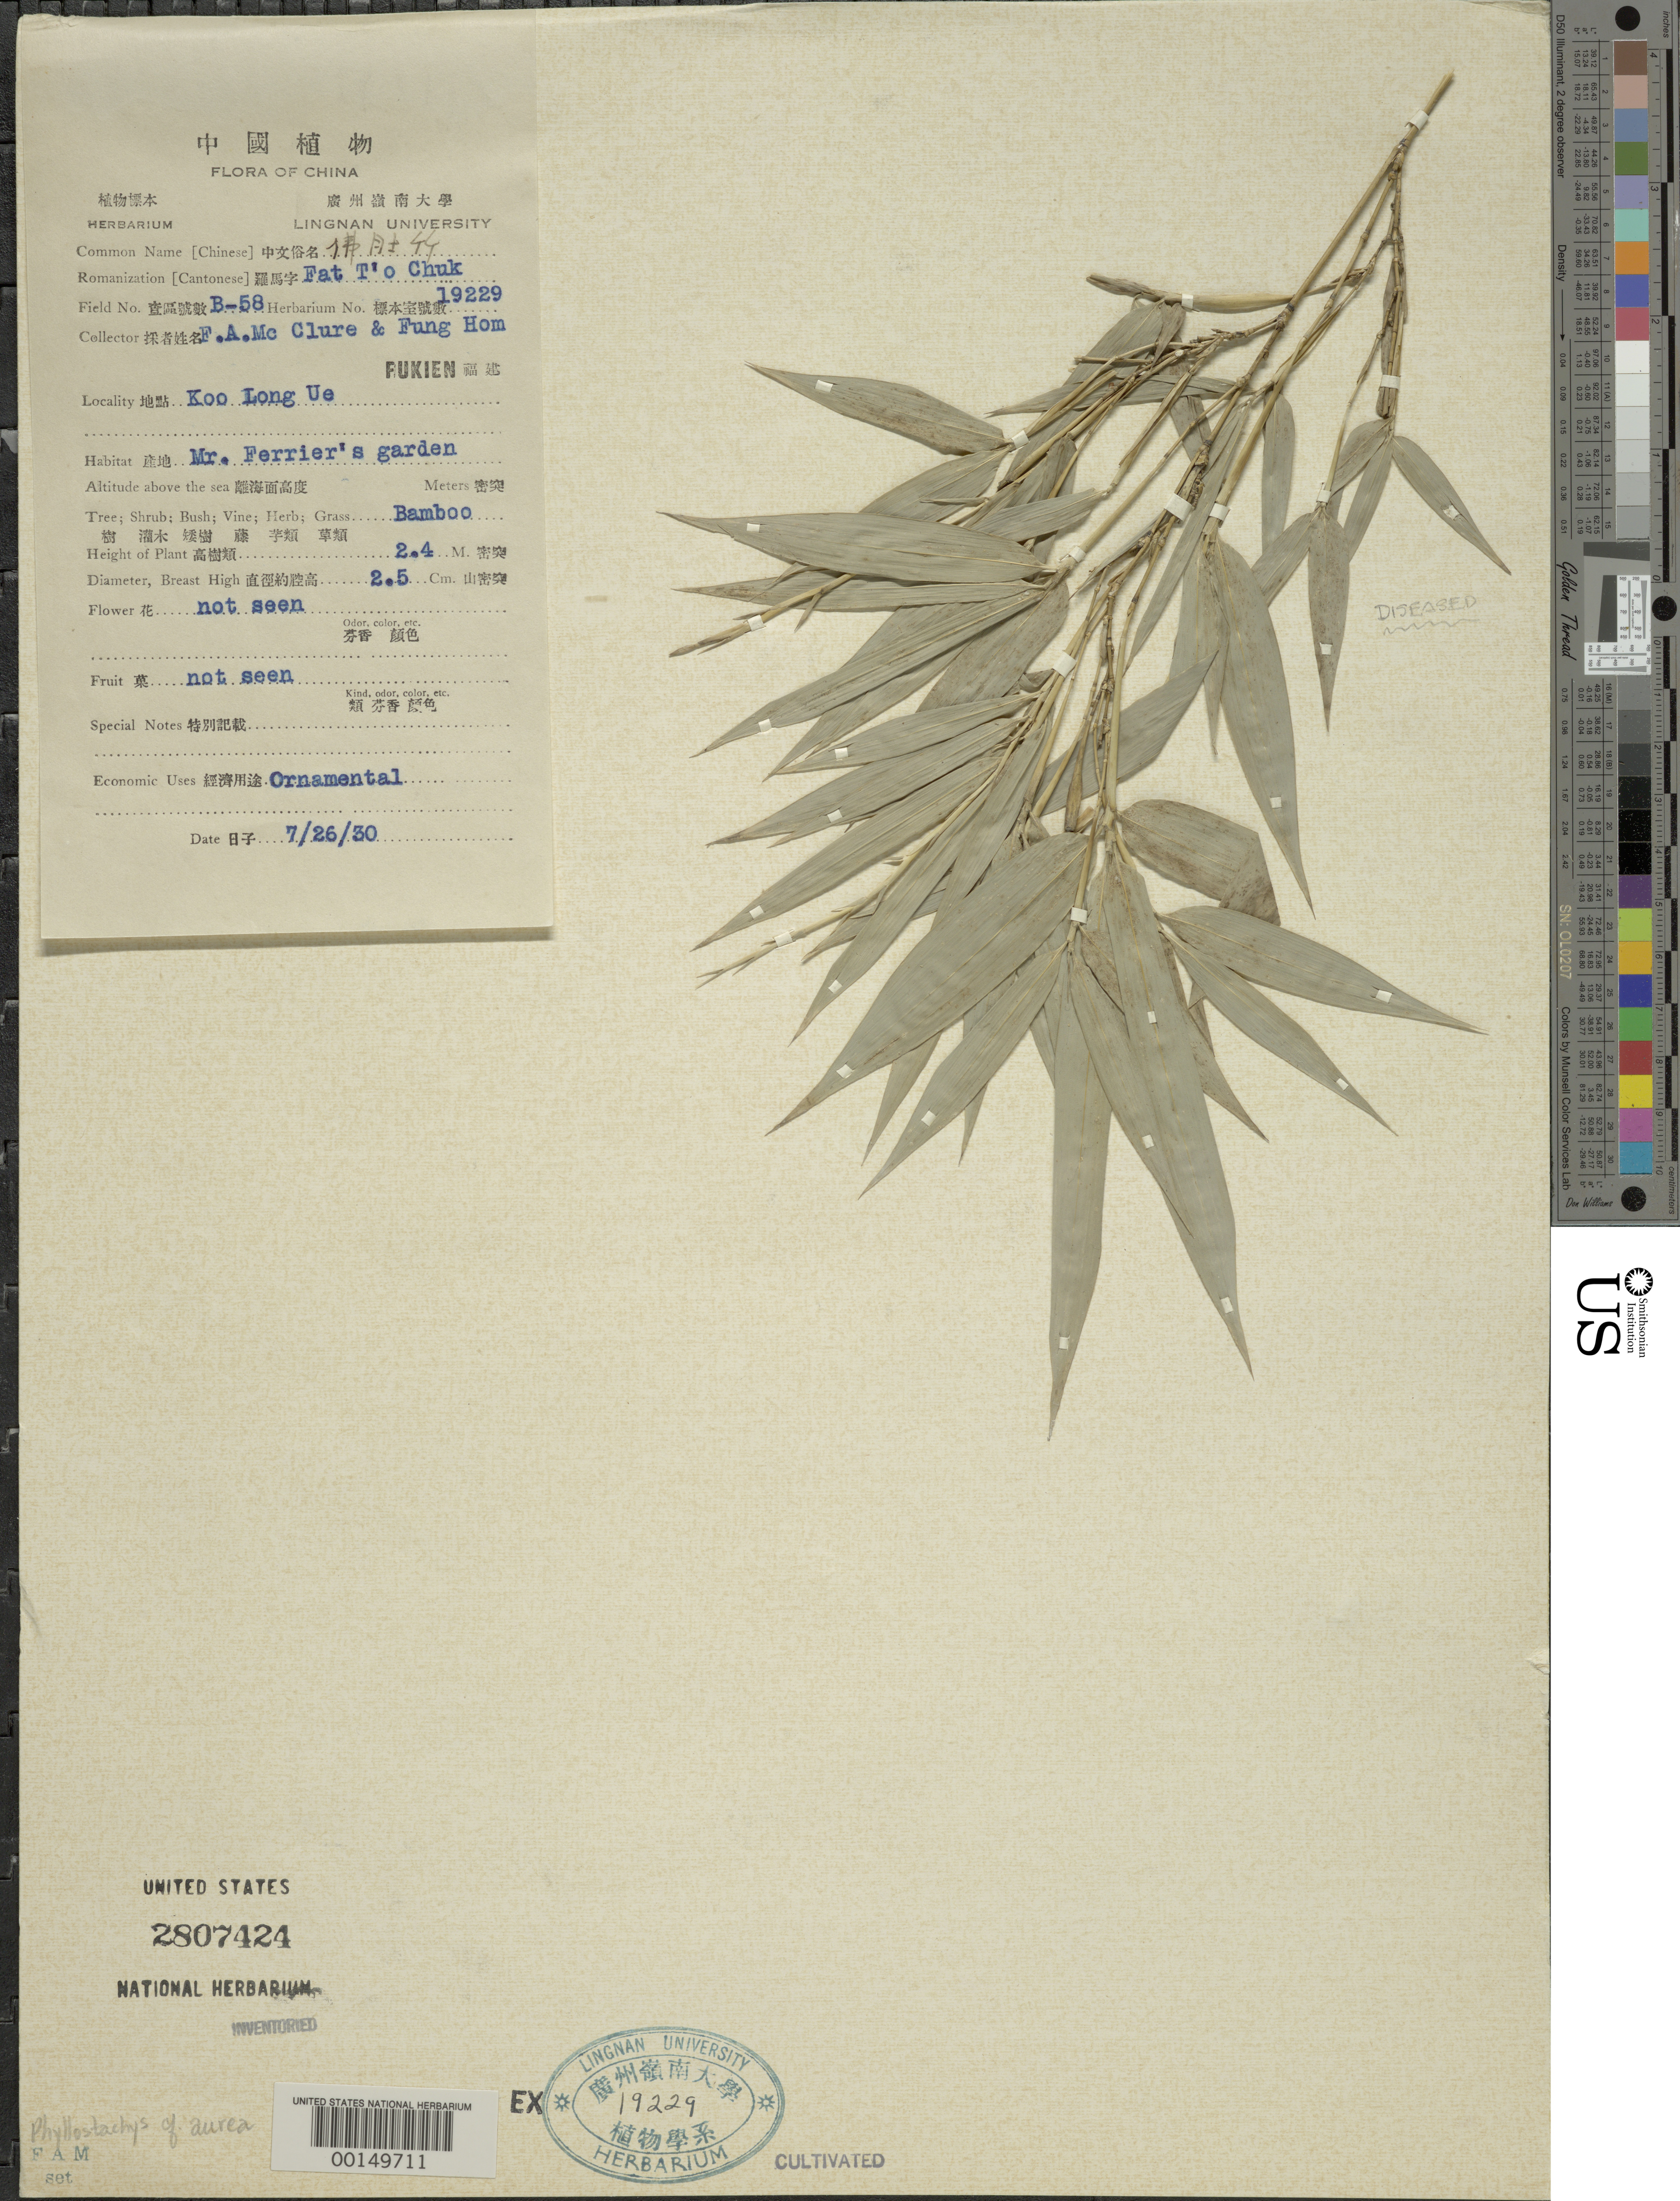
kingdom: Plantae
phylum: Tracheophyta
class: Liliopsida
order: Poales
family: Poaceae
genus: Phyllostachys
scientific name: Phyllostachys aurea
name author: Rivière & C. Rivière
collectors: F. A. McClure & H. L. Fung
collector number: B-58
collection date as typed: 26 Jul 1930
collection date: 1930-07-26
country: China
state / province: Fujian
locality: Koo long ue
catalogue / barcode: US 2807424